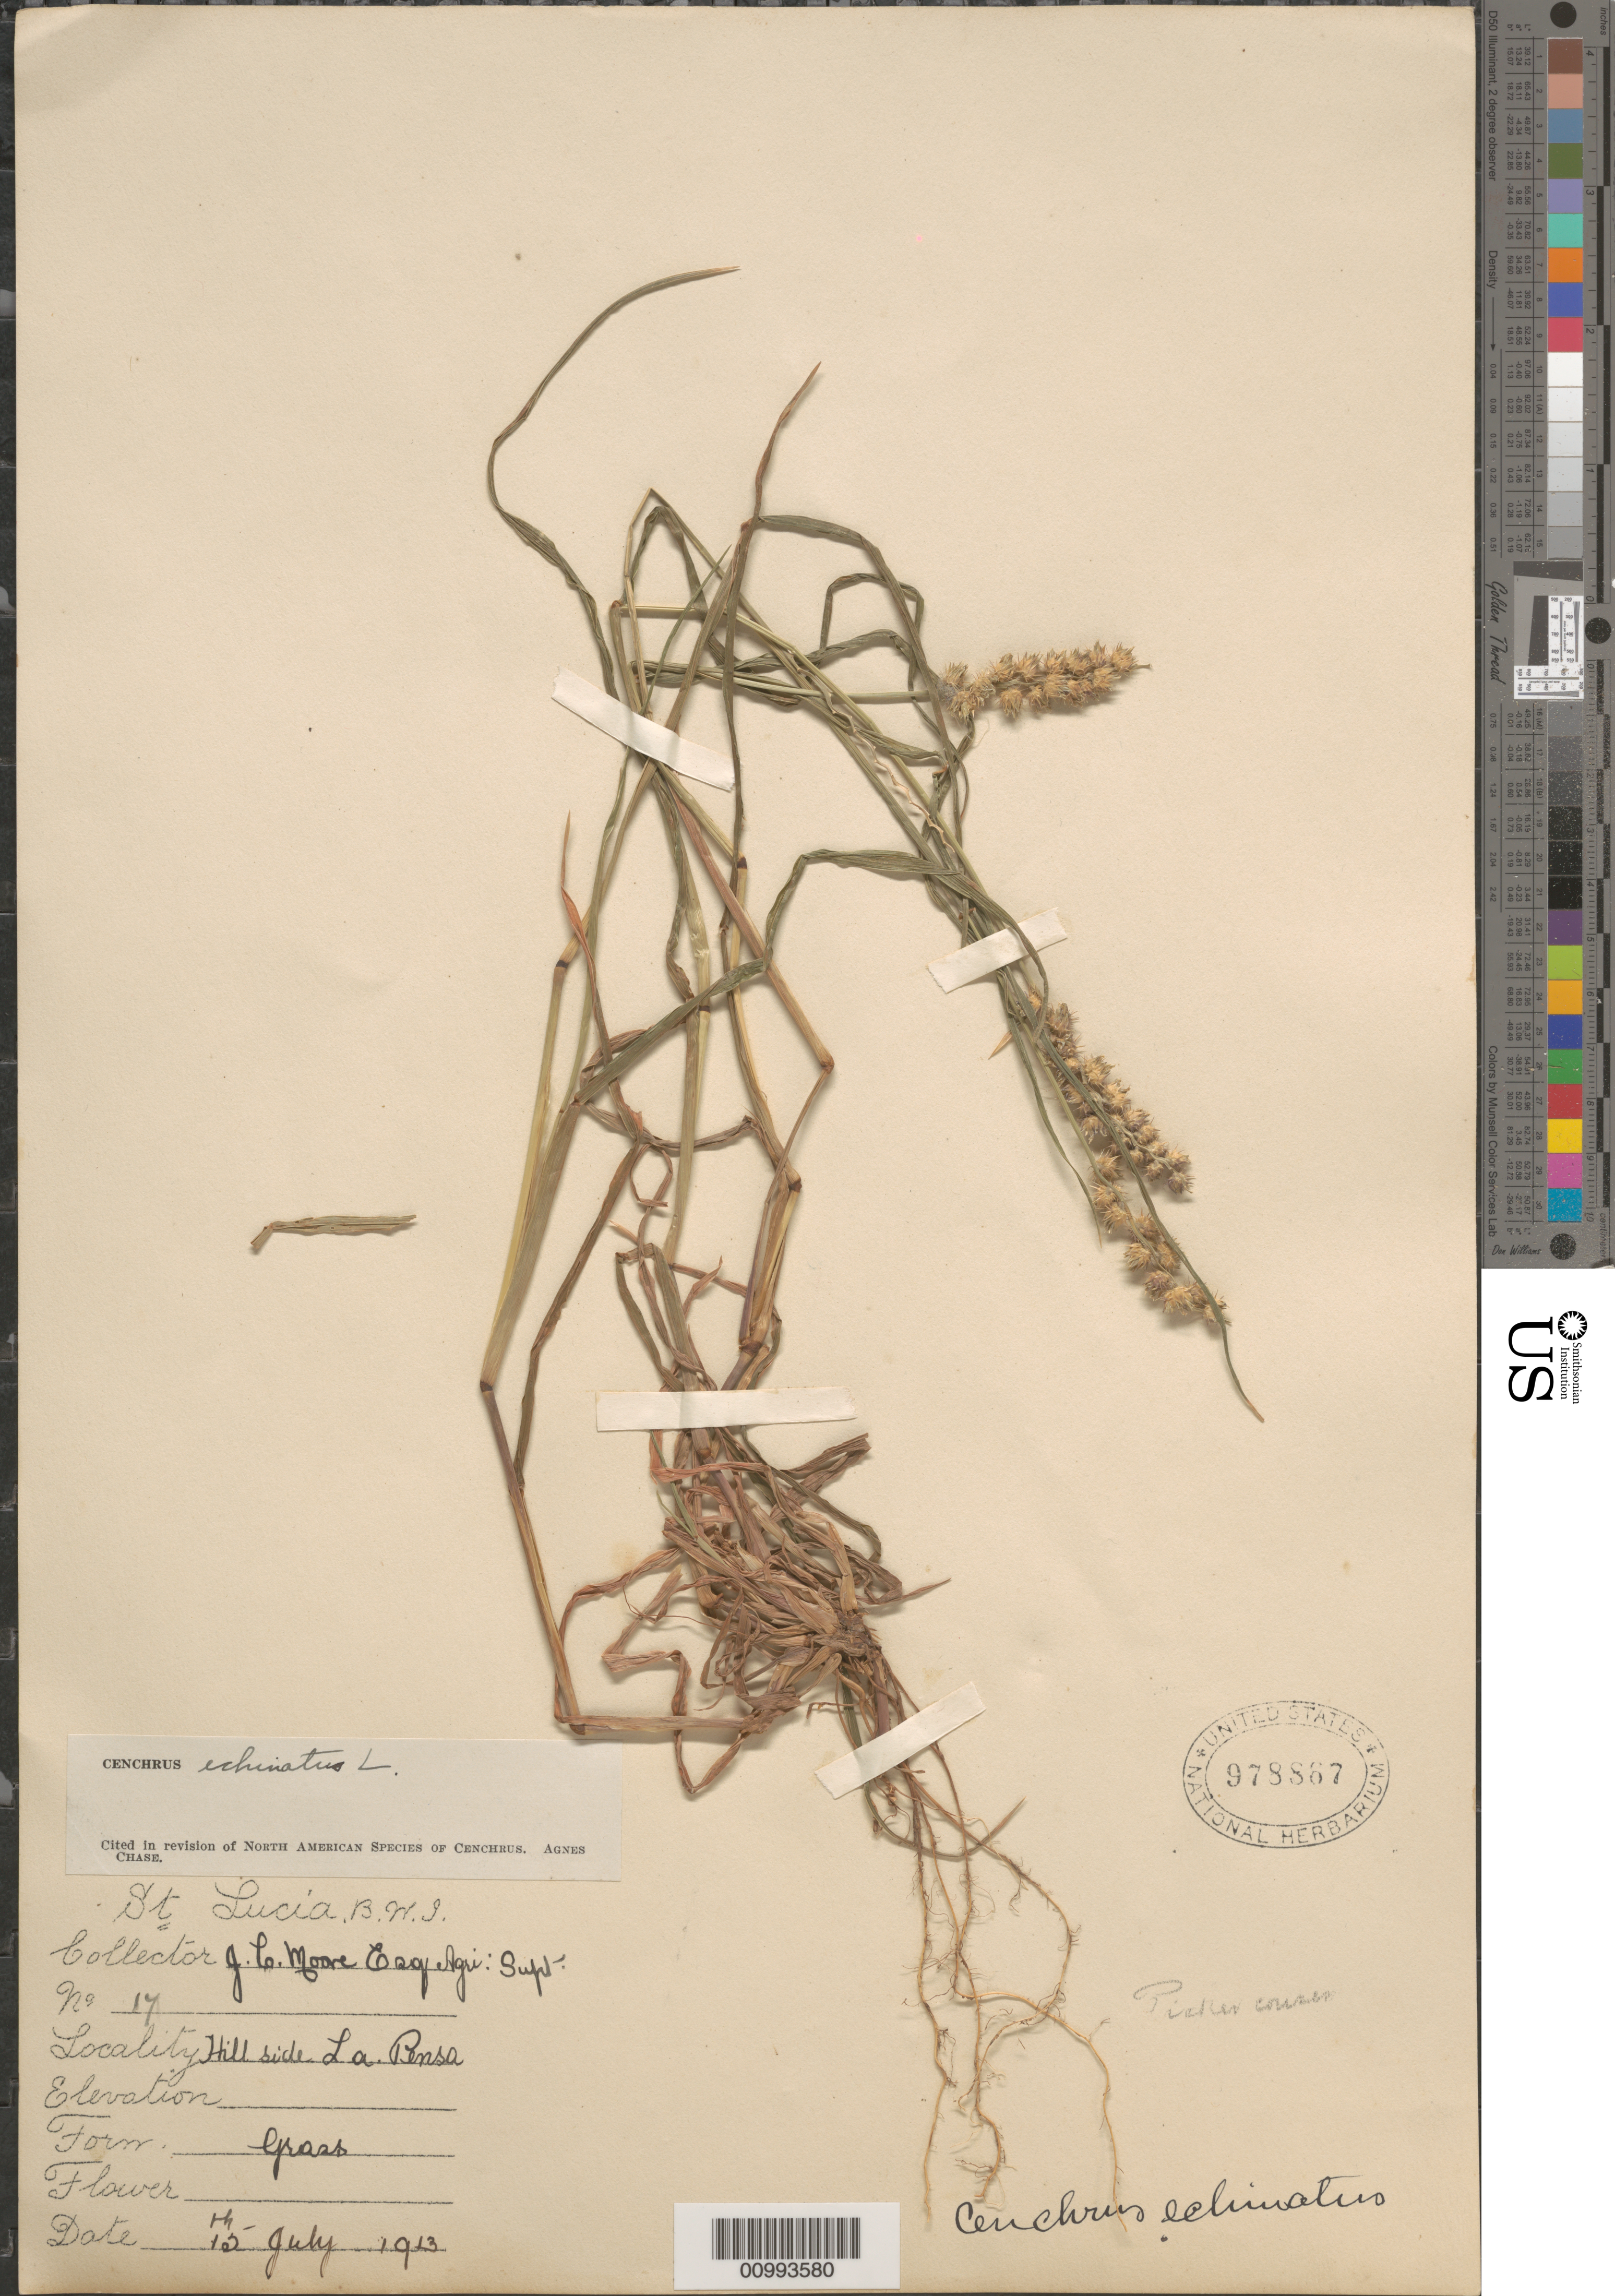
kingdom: Plantae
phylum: Tracheophyta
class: Liliopsida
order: Poales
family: Poaceae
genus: Cenchrus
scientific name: Cenchrus echinatus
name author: L.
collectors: -. Moore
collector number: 17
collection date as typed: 15 Jul 1913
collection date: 1913-07-15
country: St. Lucia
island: St. Lucia I.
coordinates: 0 N, 0 E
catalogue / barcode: US 978867